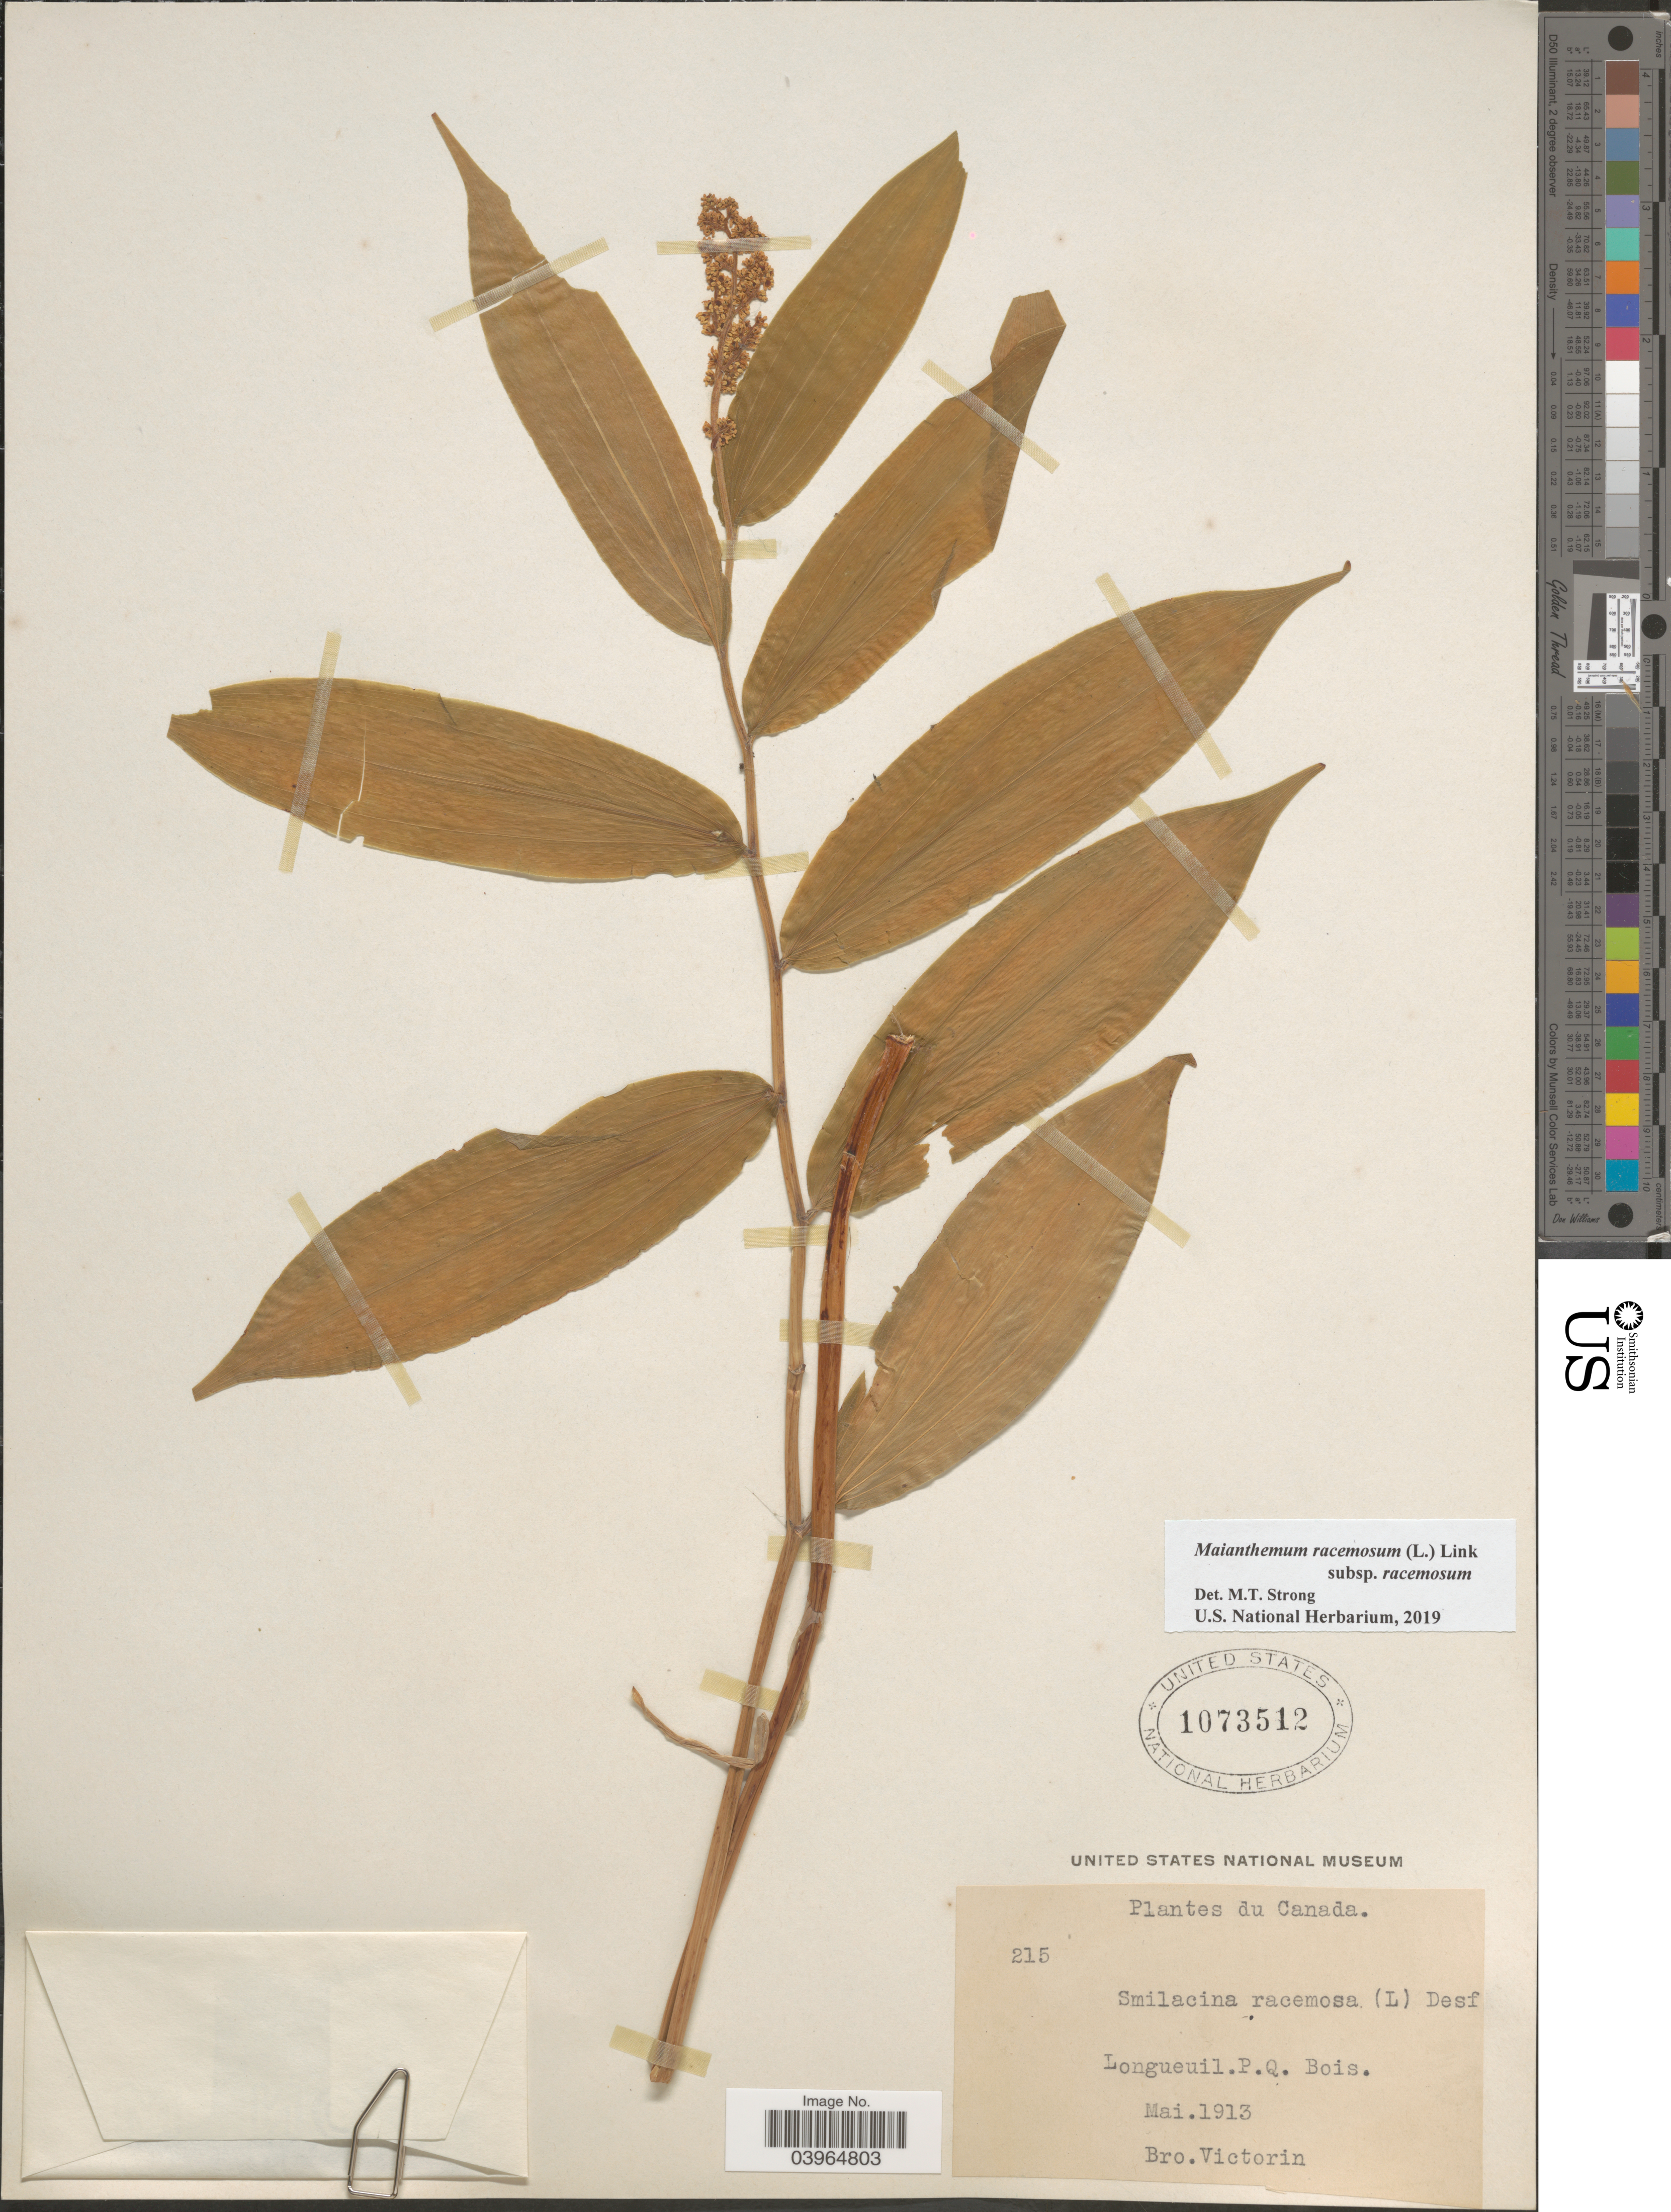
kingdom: Plantae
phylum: Tracheophyta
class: Liliopsida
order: Asparagales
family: Asparagaceae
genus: Maianthemum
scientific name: Maianthemum racemosum subsp. racemosum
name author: (L.) Link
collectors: B. Victorin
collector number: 215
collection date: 1913-05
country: Canada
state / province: Quebec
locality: Longueuil.P.Q.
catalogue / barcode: US 1073512